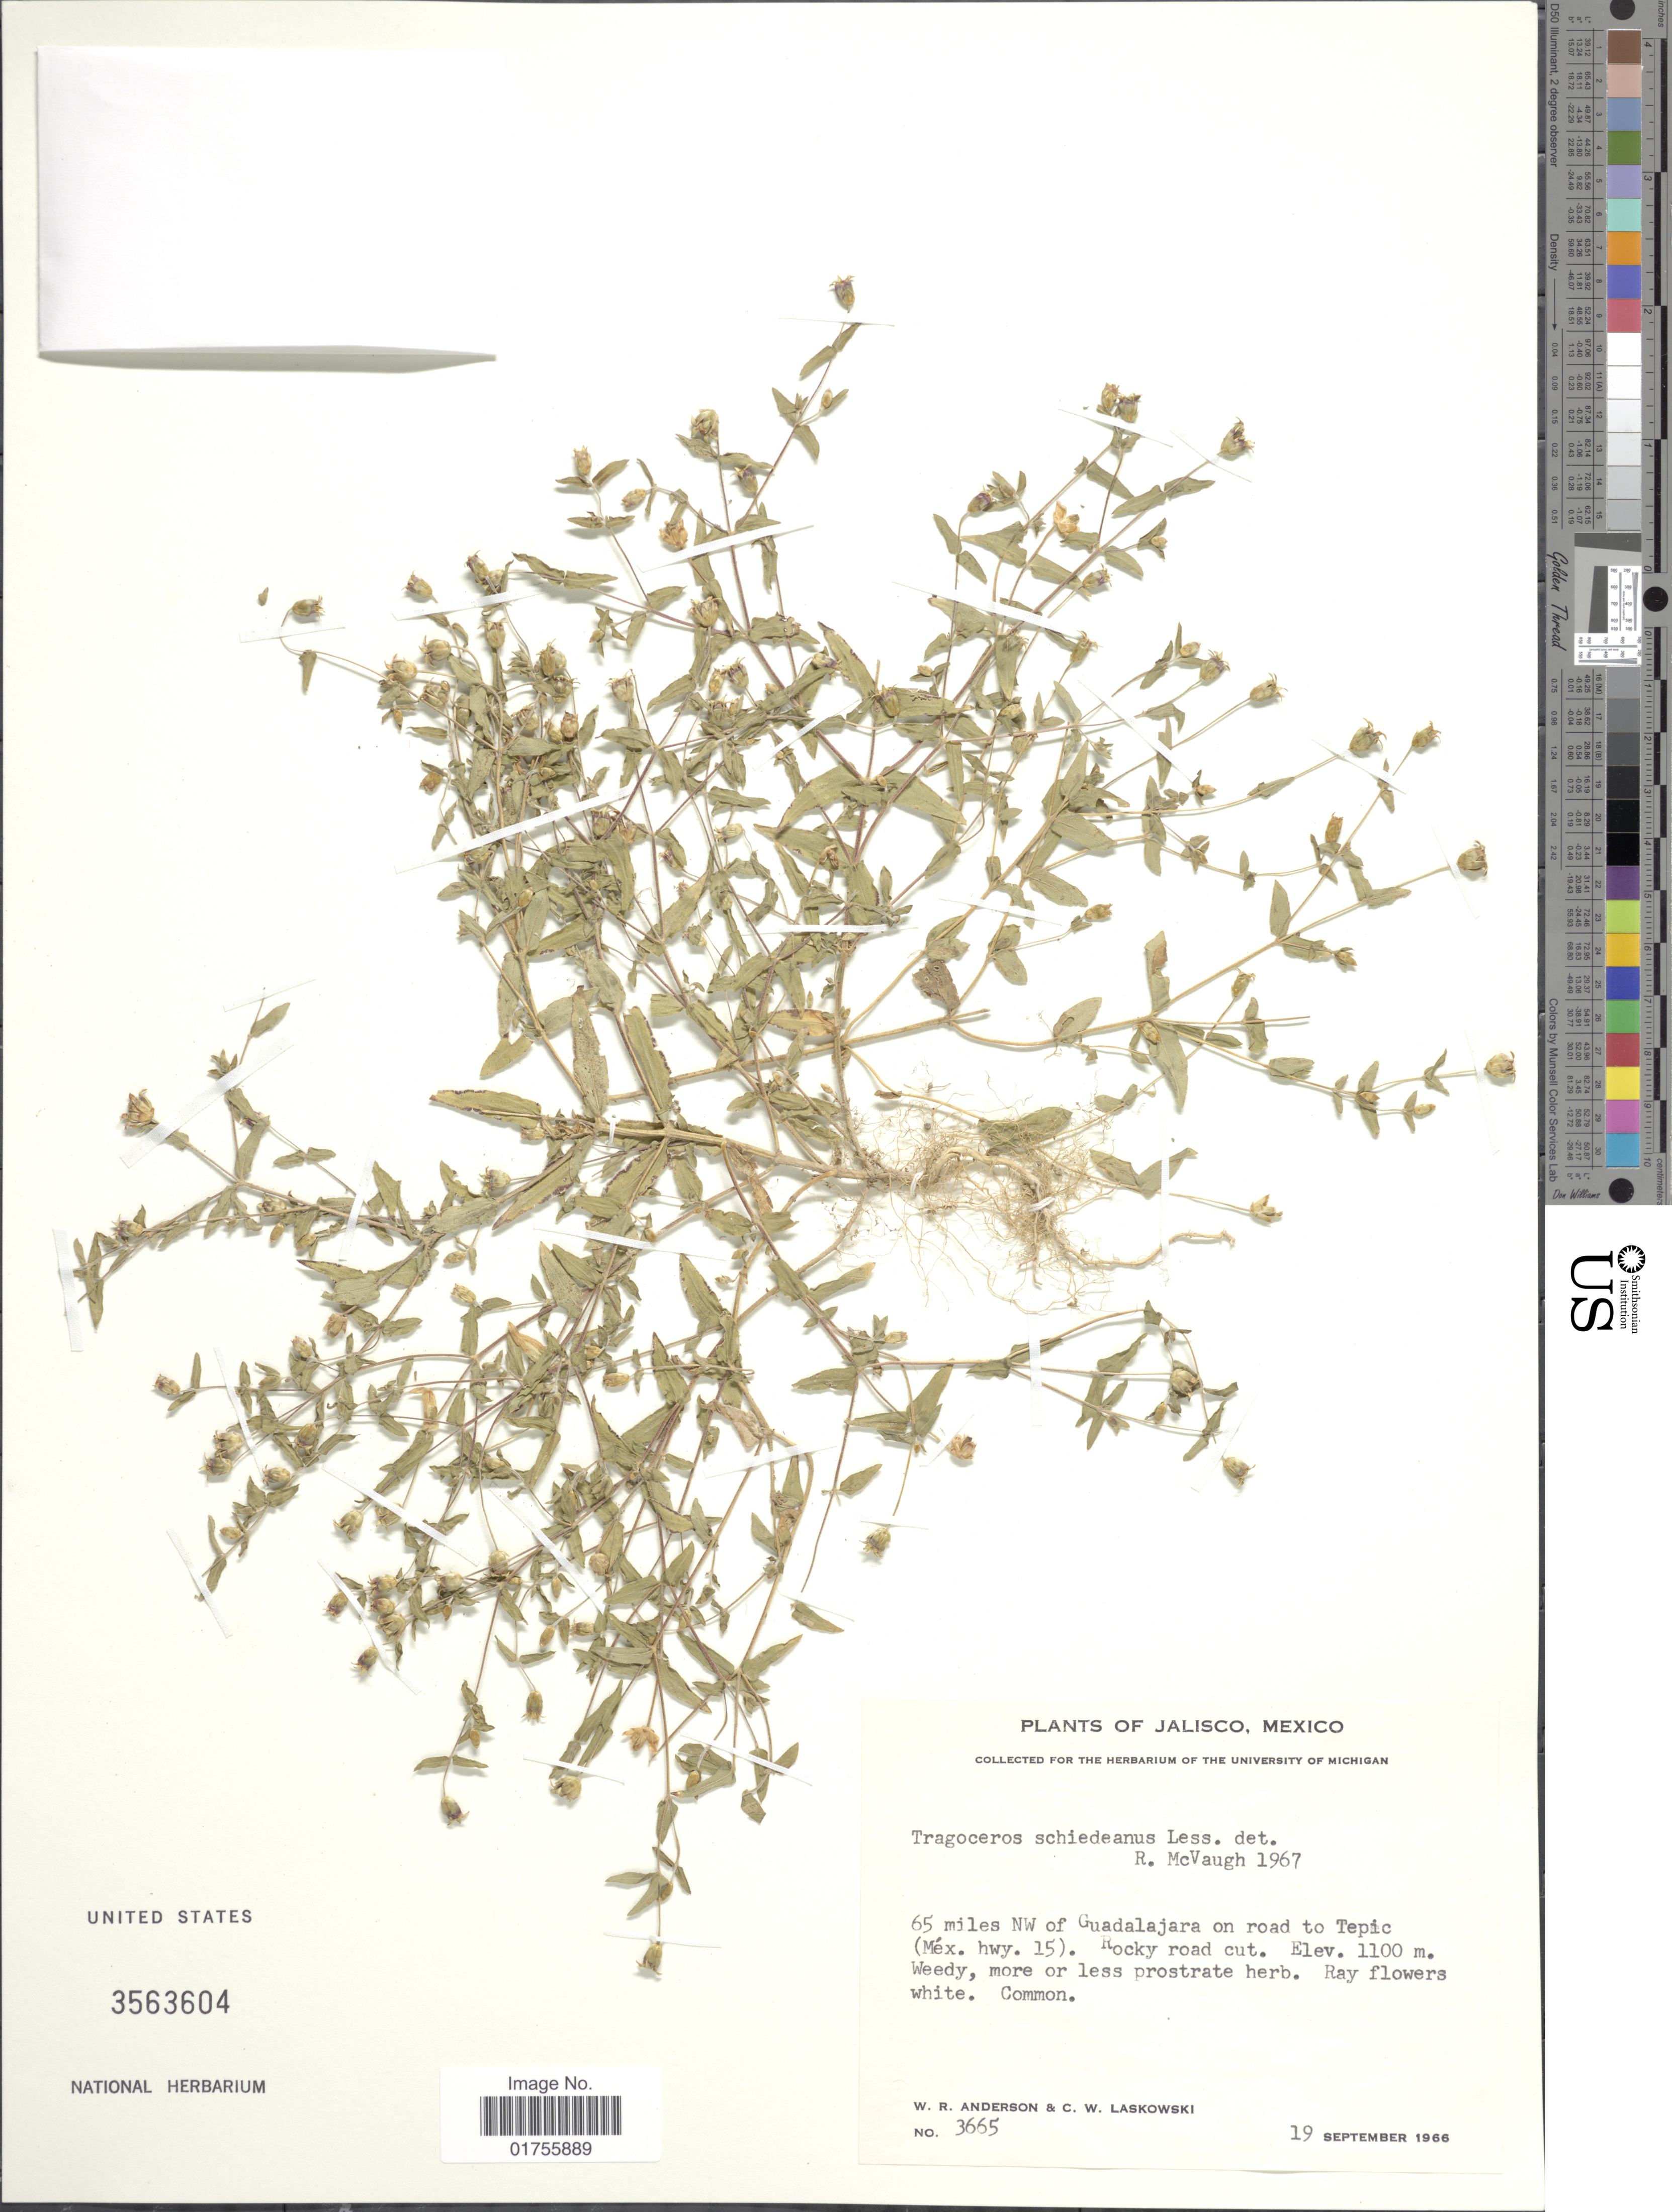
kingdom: Plantae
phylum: Tracheophyta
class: Magnoliopsida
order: Asterales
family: Asteraceae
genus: Tragoceros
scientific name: Tragoceros schiedeanum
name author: Less.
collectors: W. R. Anderson & C. Laskowski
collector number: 3665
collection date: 1966-09-19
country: Mexico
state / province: Jalisco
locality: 65 miles NW of Guadalajara on road to Tepic (Mex. hwy. 15)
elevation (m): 1100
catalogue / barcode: US 3563604